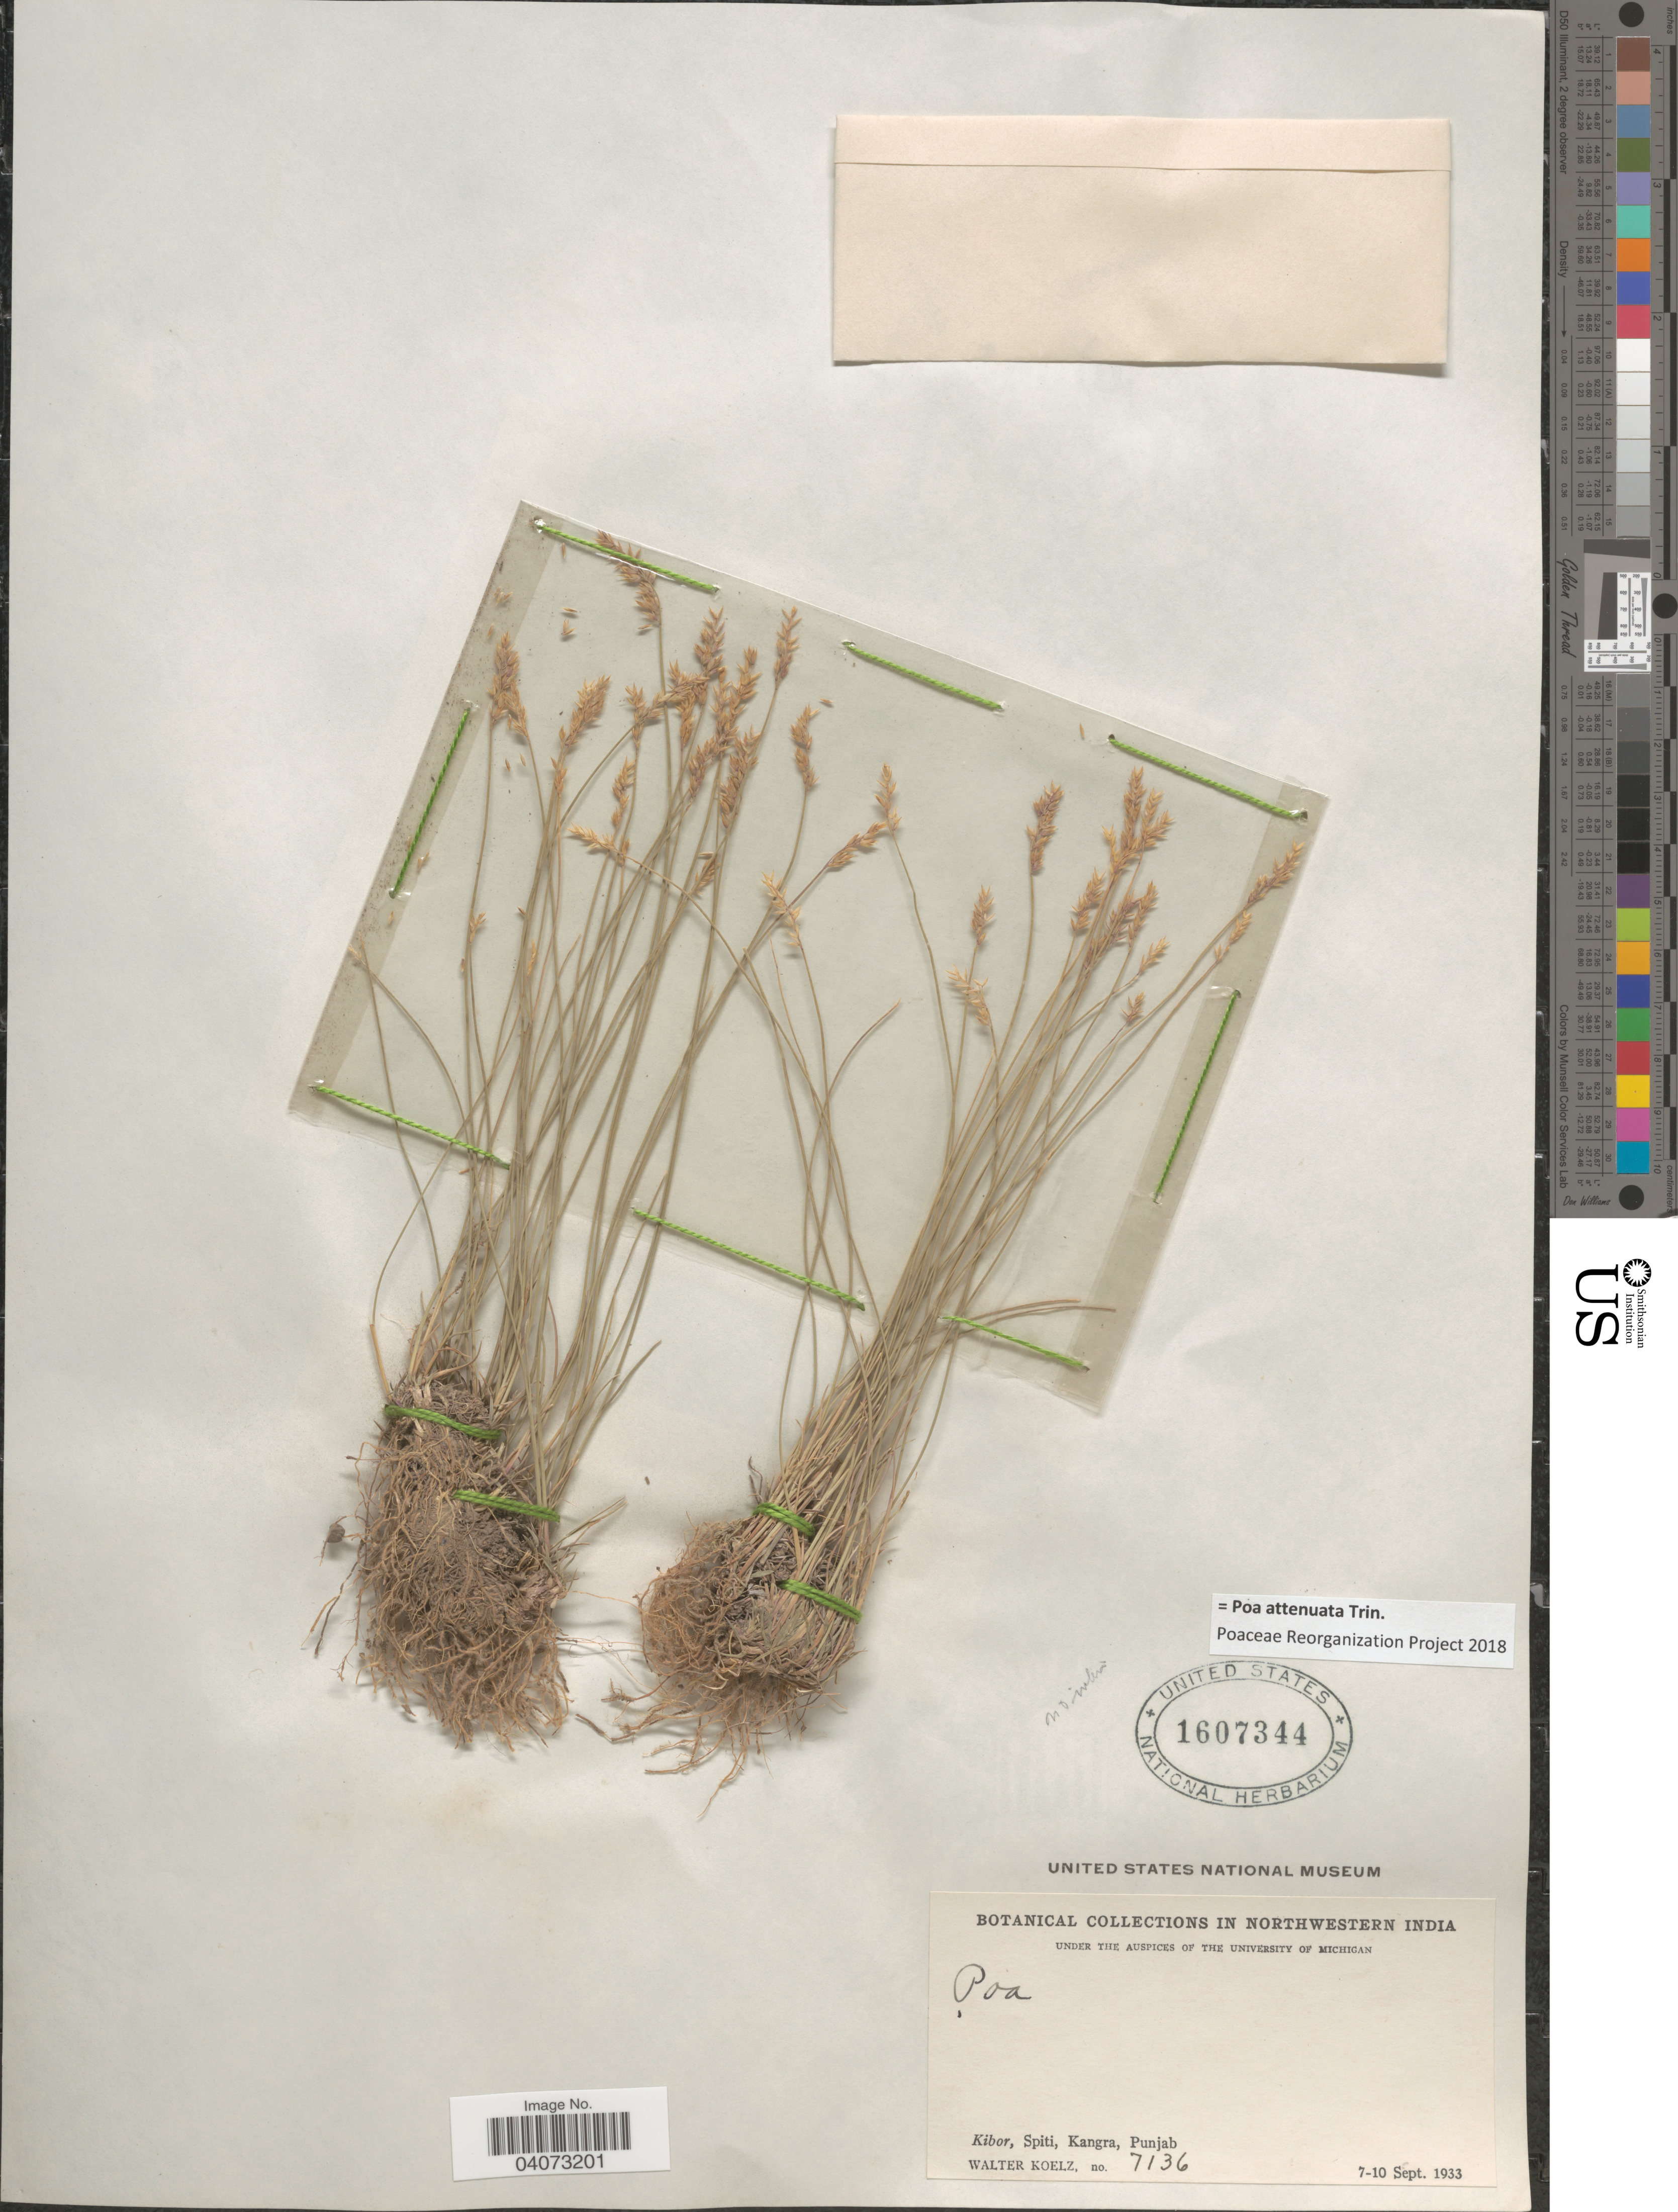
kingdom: Plantae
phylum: Tracheophyta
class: Liliopsida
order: Poales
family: Poaceae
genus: Poa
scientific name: Poa attenuata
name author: Trin.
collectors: W. N. Koelz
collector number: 7136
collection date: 1933-09-07/1933-09-10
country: India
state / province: Punjab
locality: Northwestern India. Kibor, Spiti, Kangra.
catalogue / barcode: US 1607344